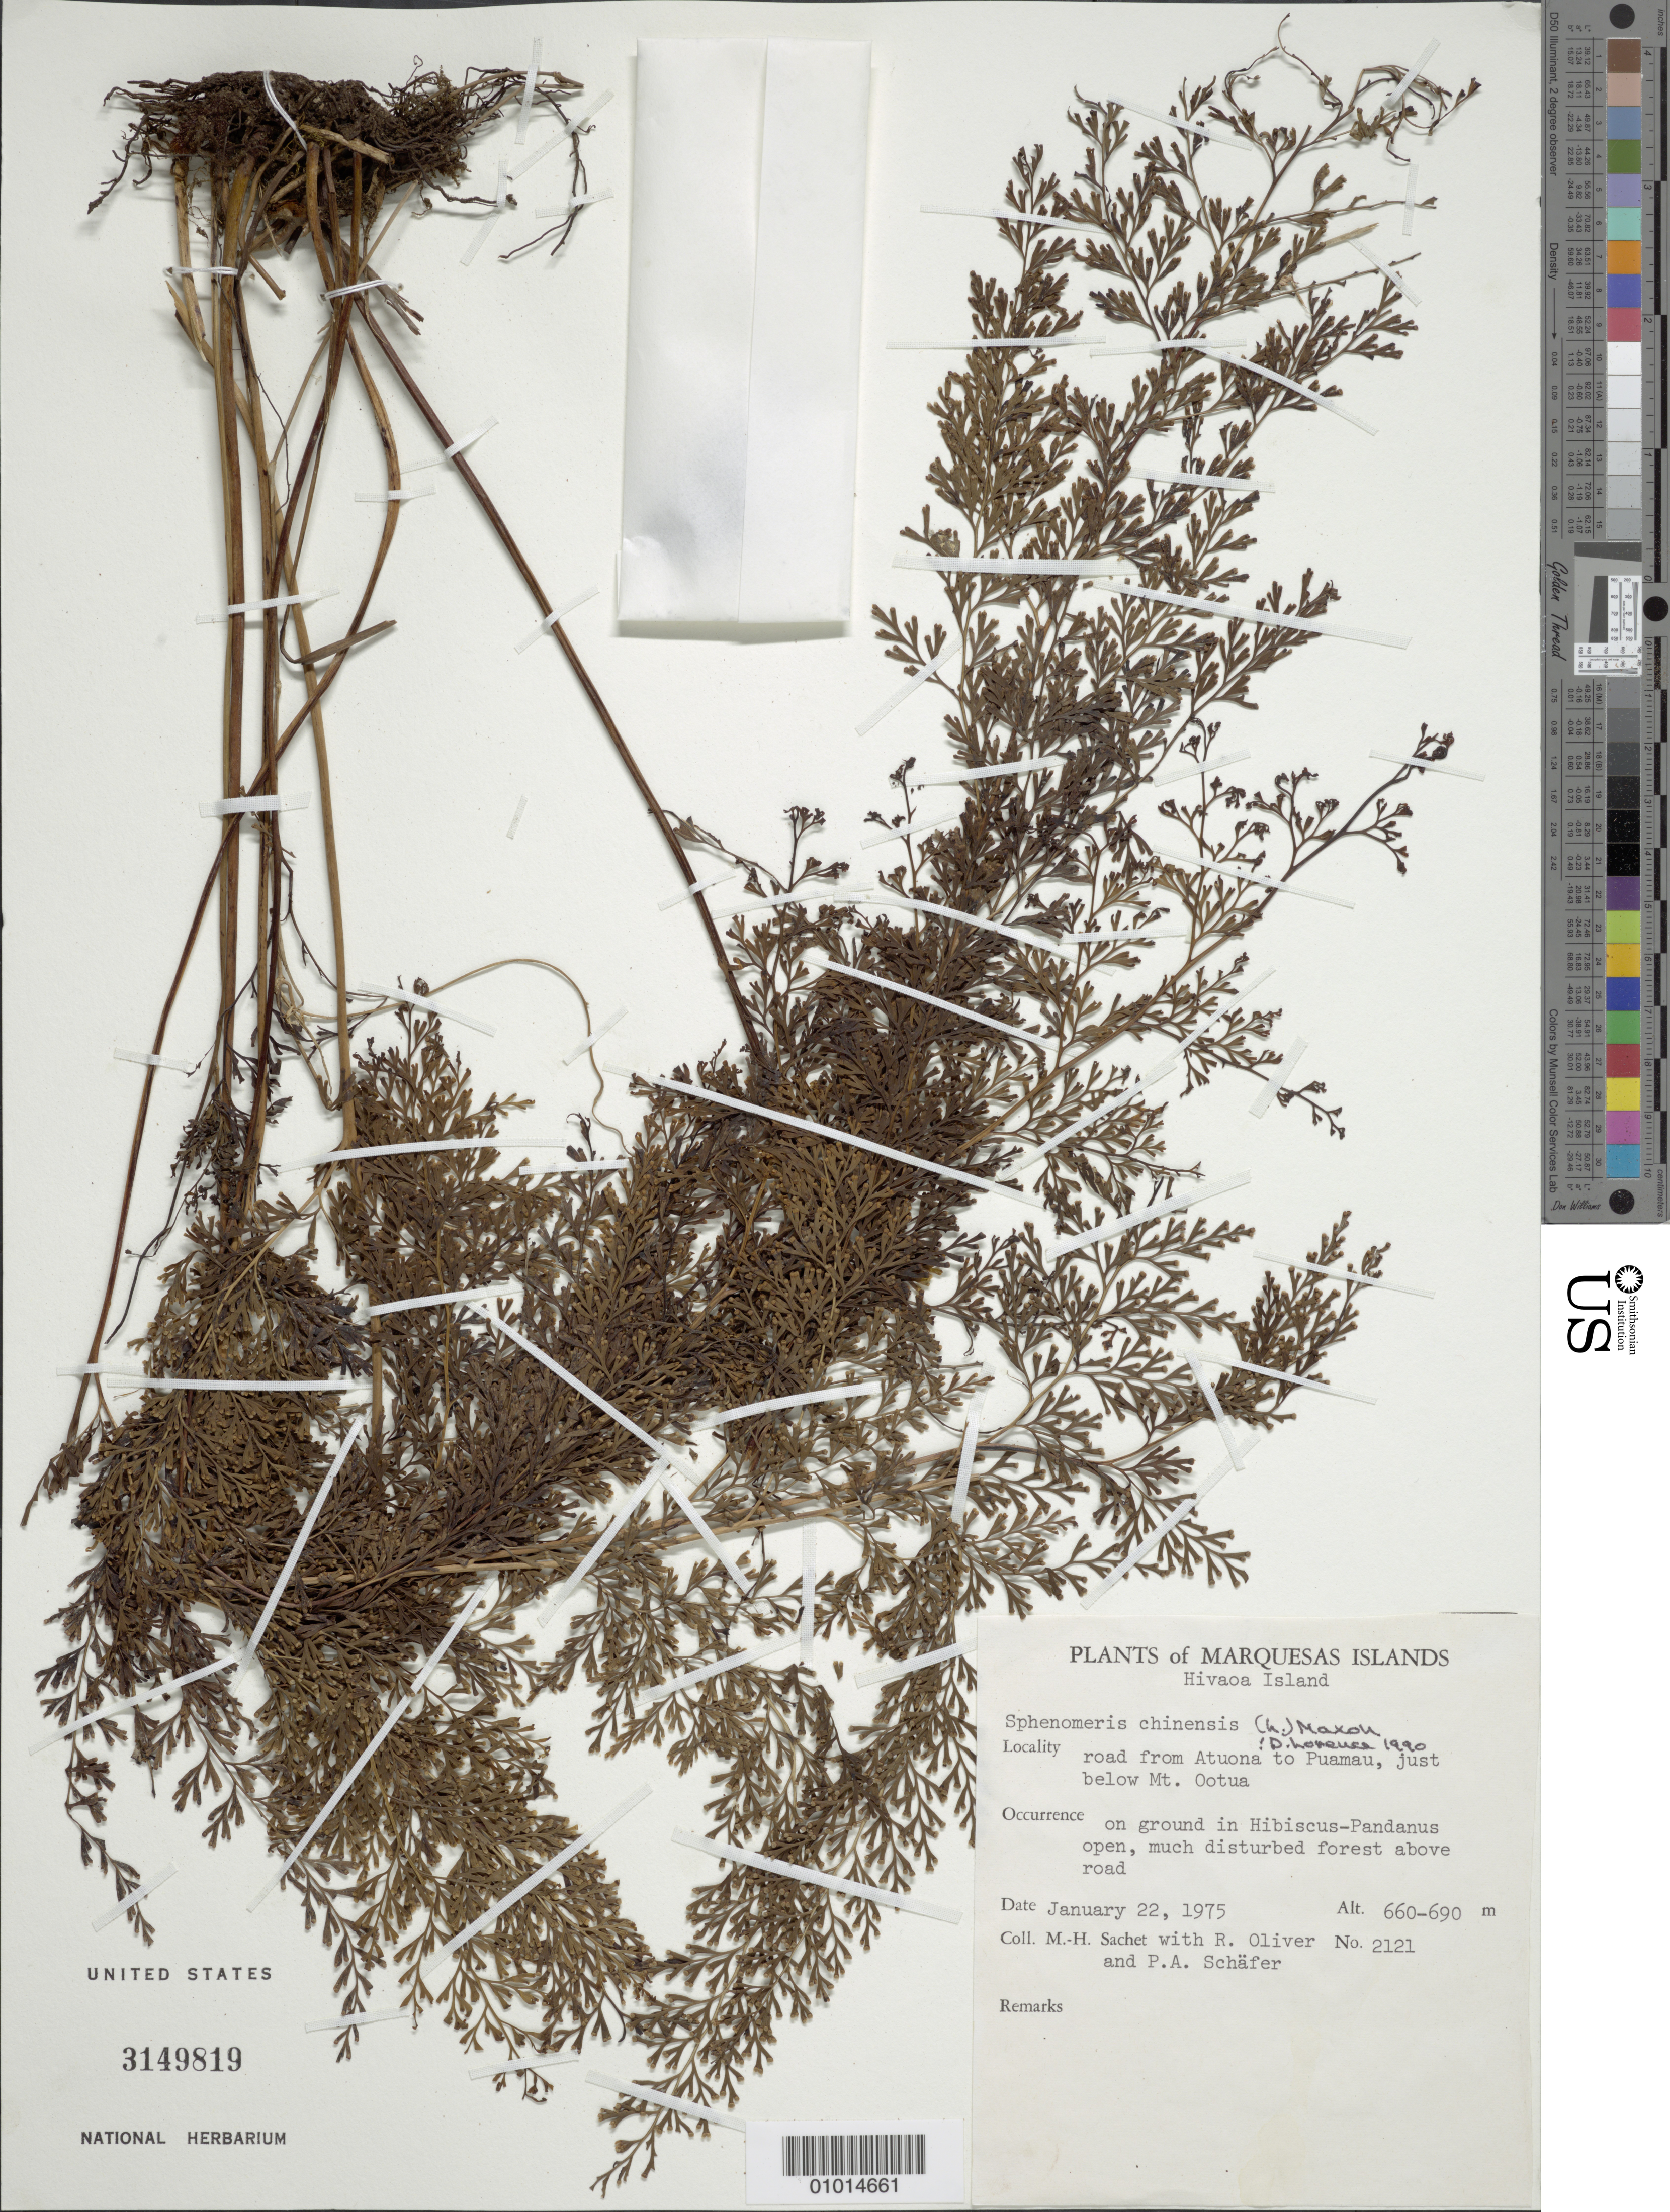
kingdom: Plantae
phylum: Tracheophyta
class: Polypodiopsida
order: Polypodiales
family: Lindsaeaceae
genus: Sphenomeris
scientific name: Sphenomeris chinensis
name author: (L.) Maxon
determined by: Lorence, David H., (PTBG), National Tropical Botanical Garden (UNITED STATES)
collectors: M.-H. Sachet, R. L. Oliver & P. A. Schäfer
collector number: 2121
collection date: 1975-01-22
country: French Polynesia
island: Hiva Oa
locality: road from Atuona to Puamau, just below Mt. Ootua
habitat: On ground in Hibiscus-Pandanus open, much disturbed forest above road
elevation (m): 660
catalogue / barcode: US 3149819